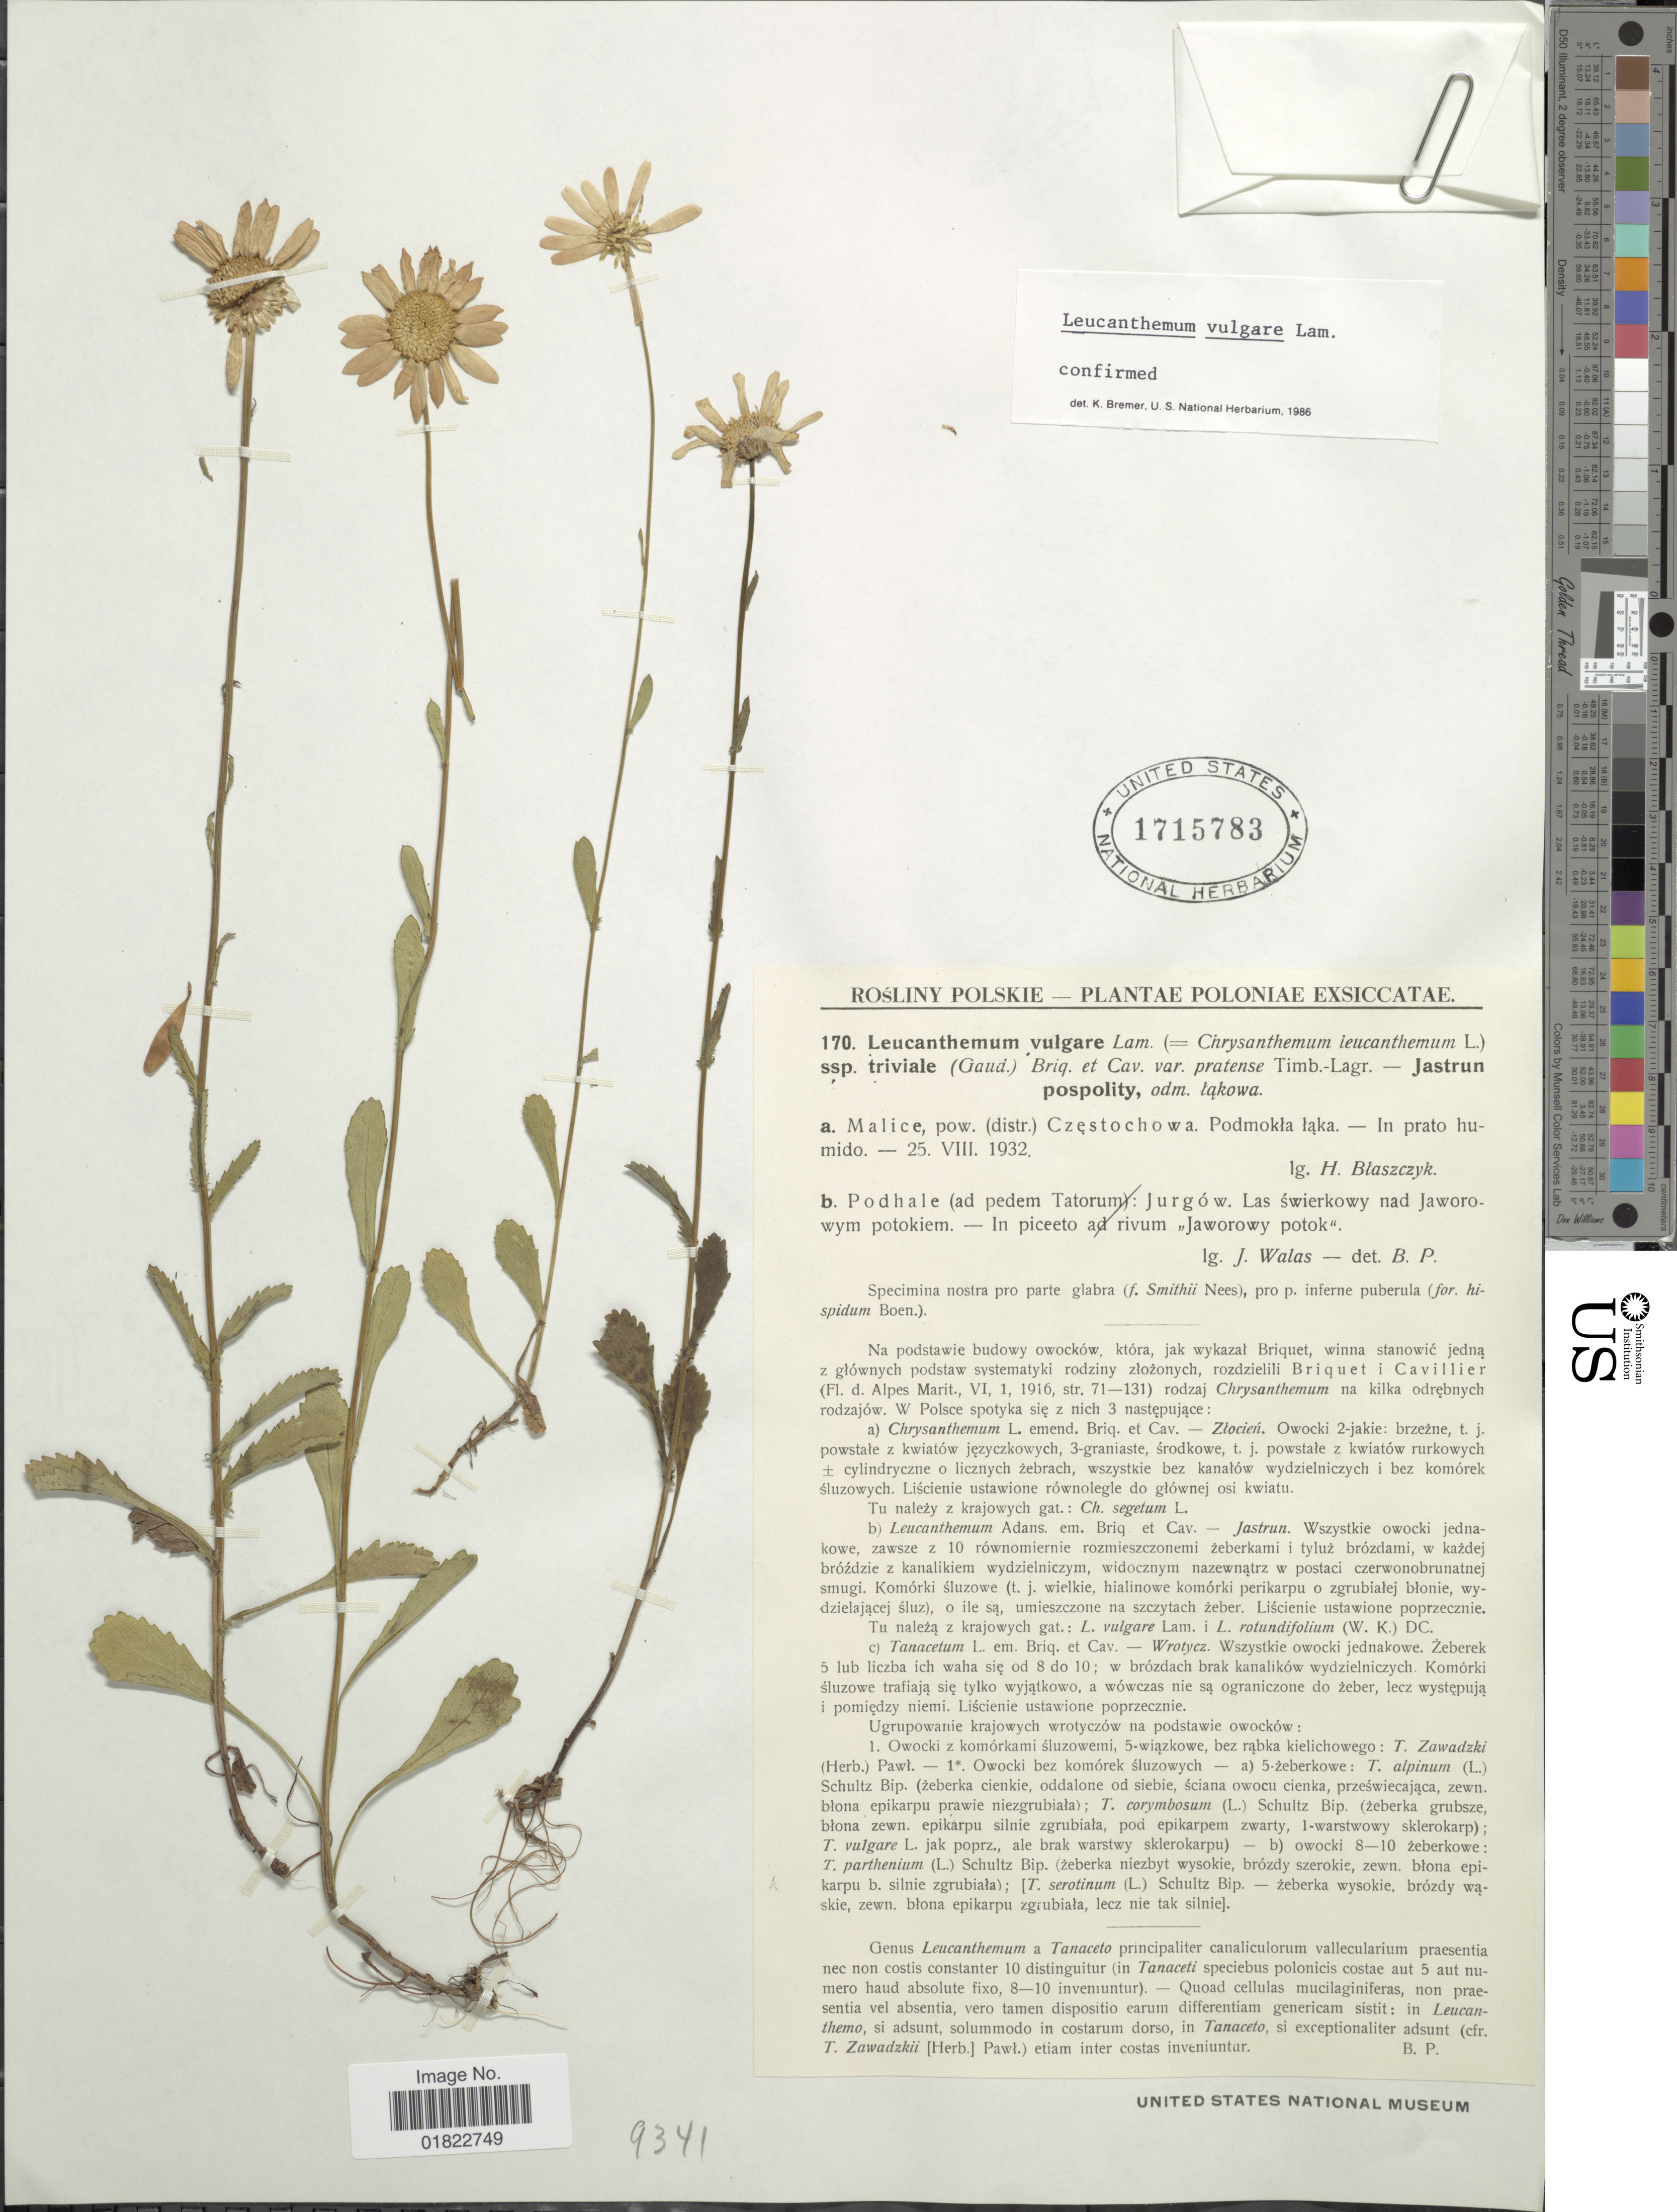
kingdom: Plantae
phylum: Tracheophyta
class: Magnoliopsida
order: Asterales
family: Asteraceae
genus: Leucanthemum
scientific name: Leucanthemum vulgare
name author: Lam.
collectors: H. Blaszczyk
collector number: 170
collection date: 1932-08-25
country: Poland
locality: Poloniae. Malice, pow. (distr.) Czestochowa. Podmoklalaka - In prato humido.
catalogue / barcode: US 1715783